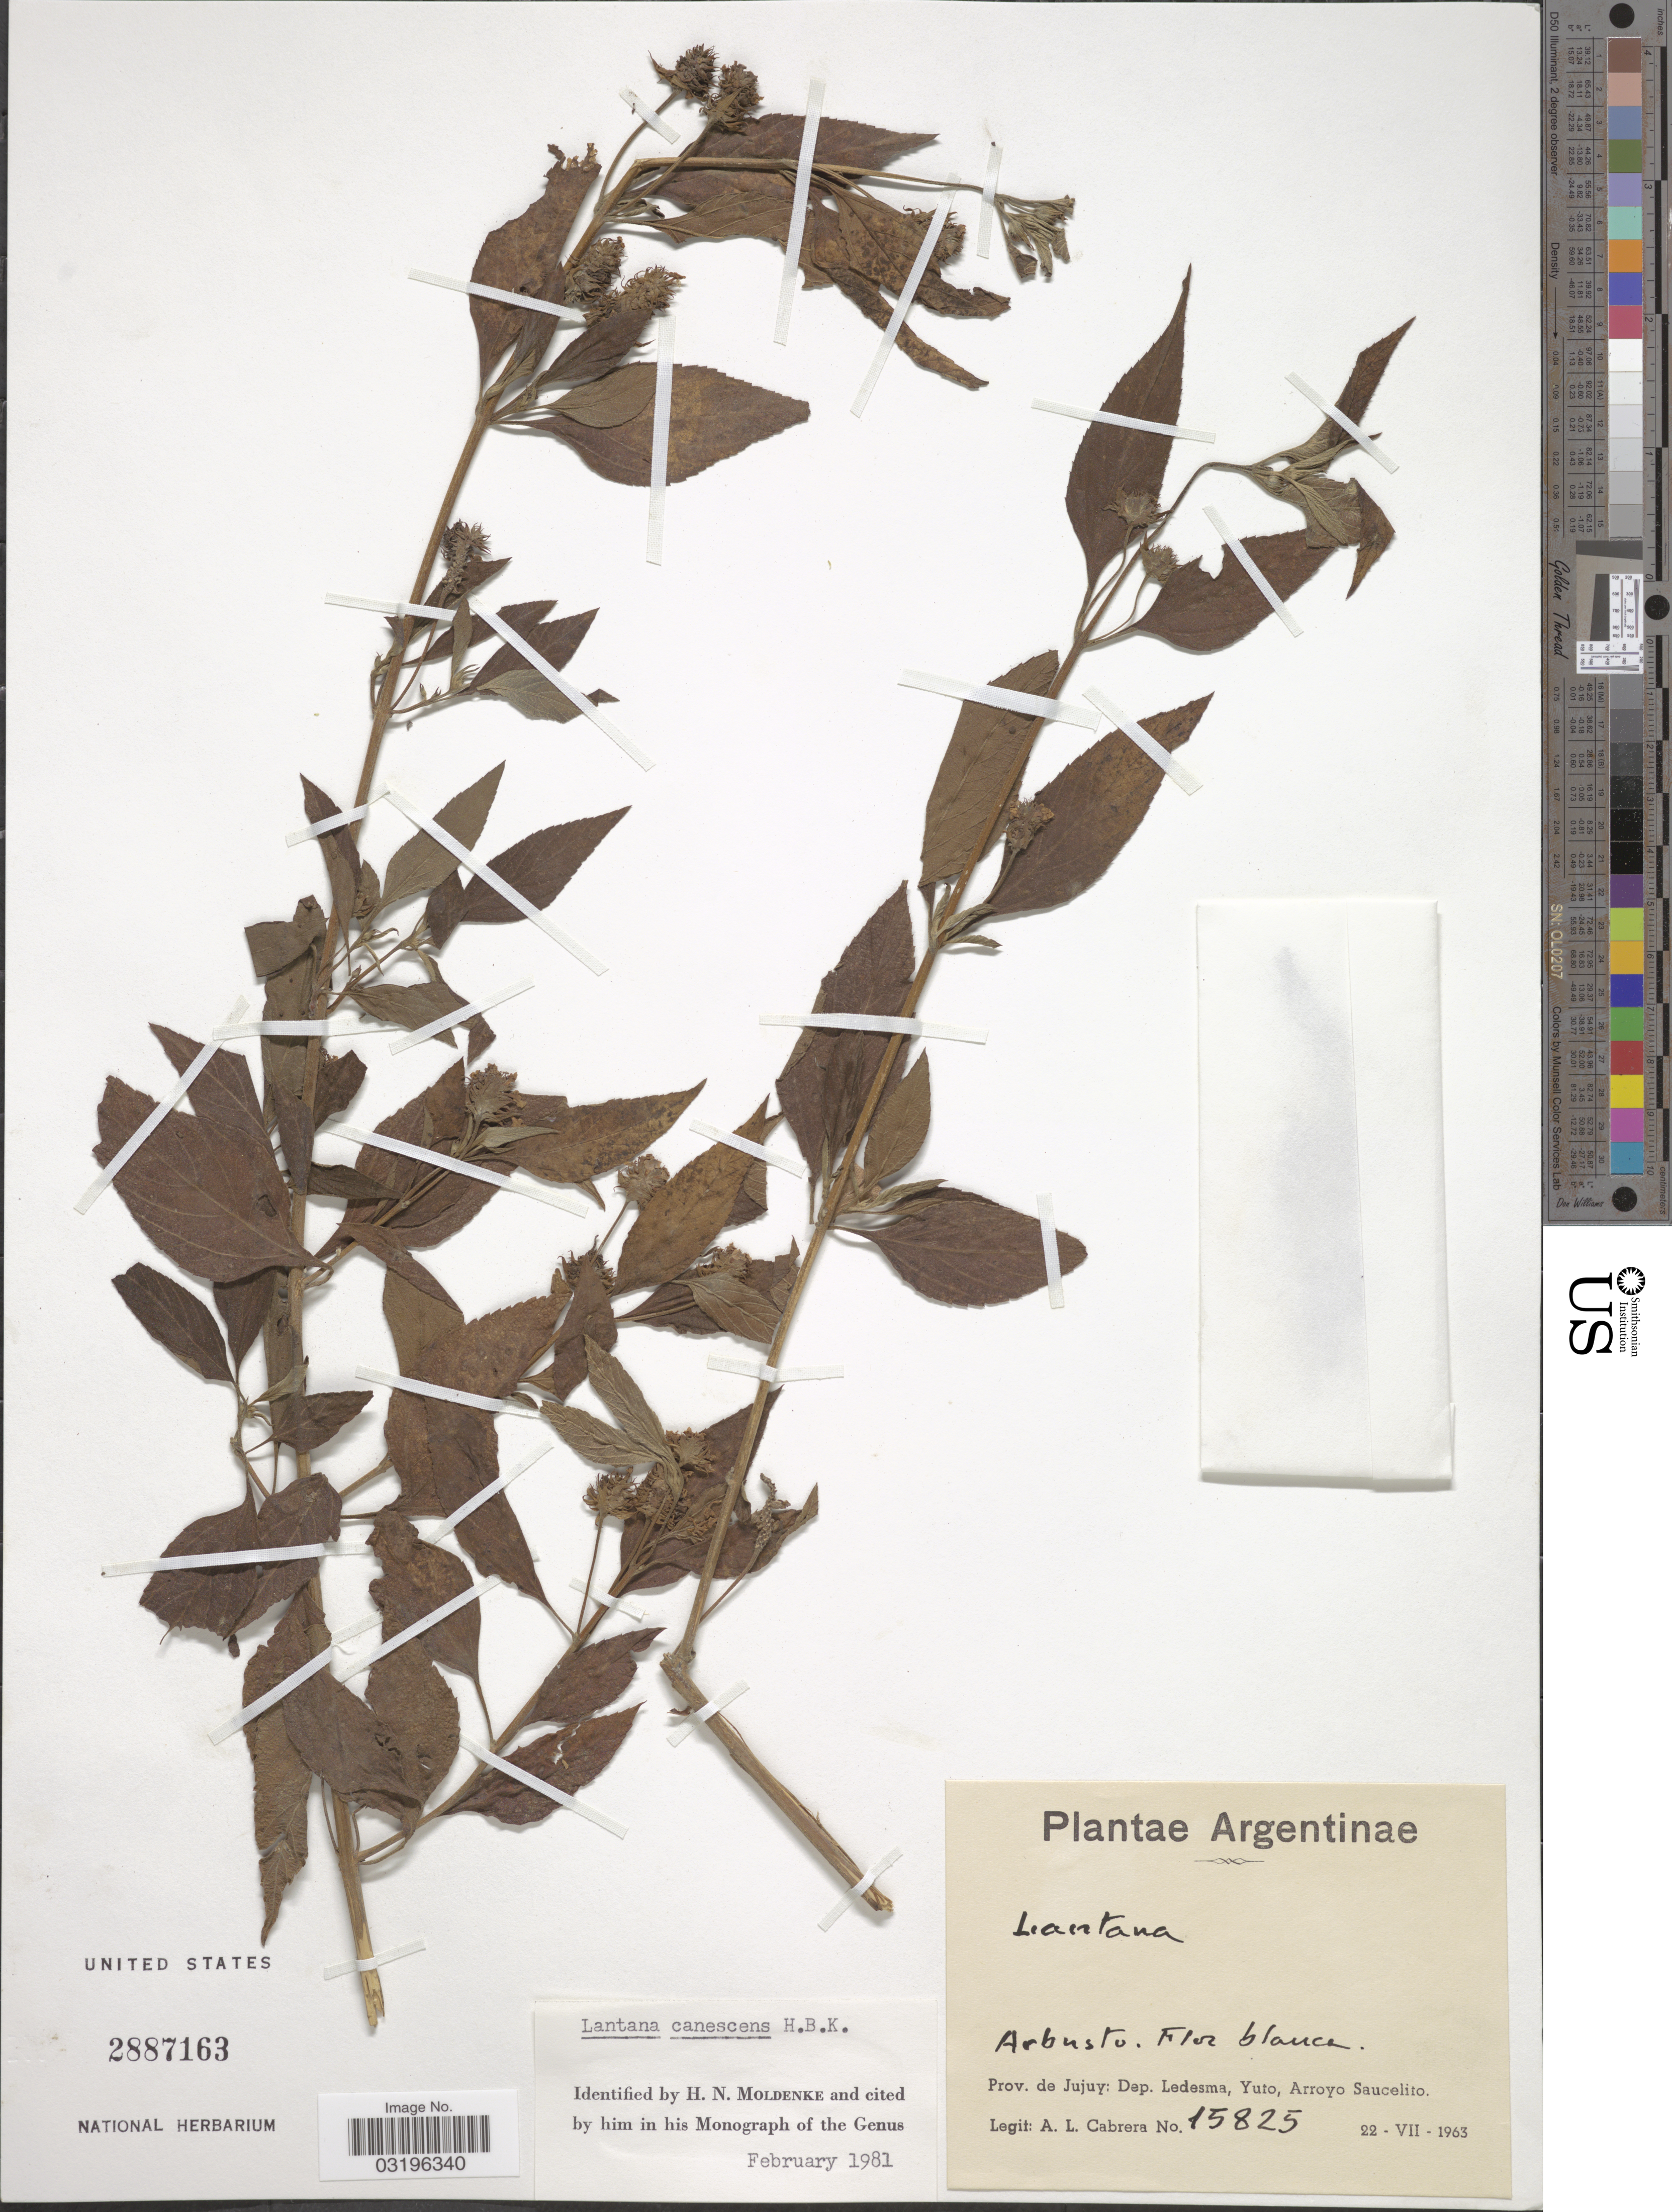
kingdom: Plantae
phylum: Tracheophyta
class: Magnoliopsida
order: Lamiales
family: Verbenaceae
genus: Lantana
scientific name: Lantana canescens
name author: Kunth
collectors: A. L. Cabrera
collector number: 15825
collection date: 1963-07-22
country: Argentina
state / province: Jujuy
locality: Dep. Ledesma, Yuto, Arroyo Saucelito.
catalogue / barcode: US 2887163